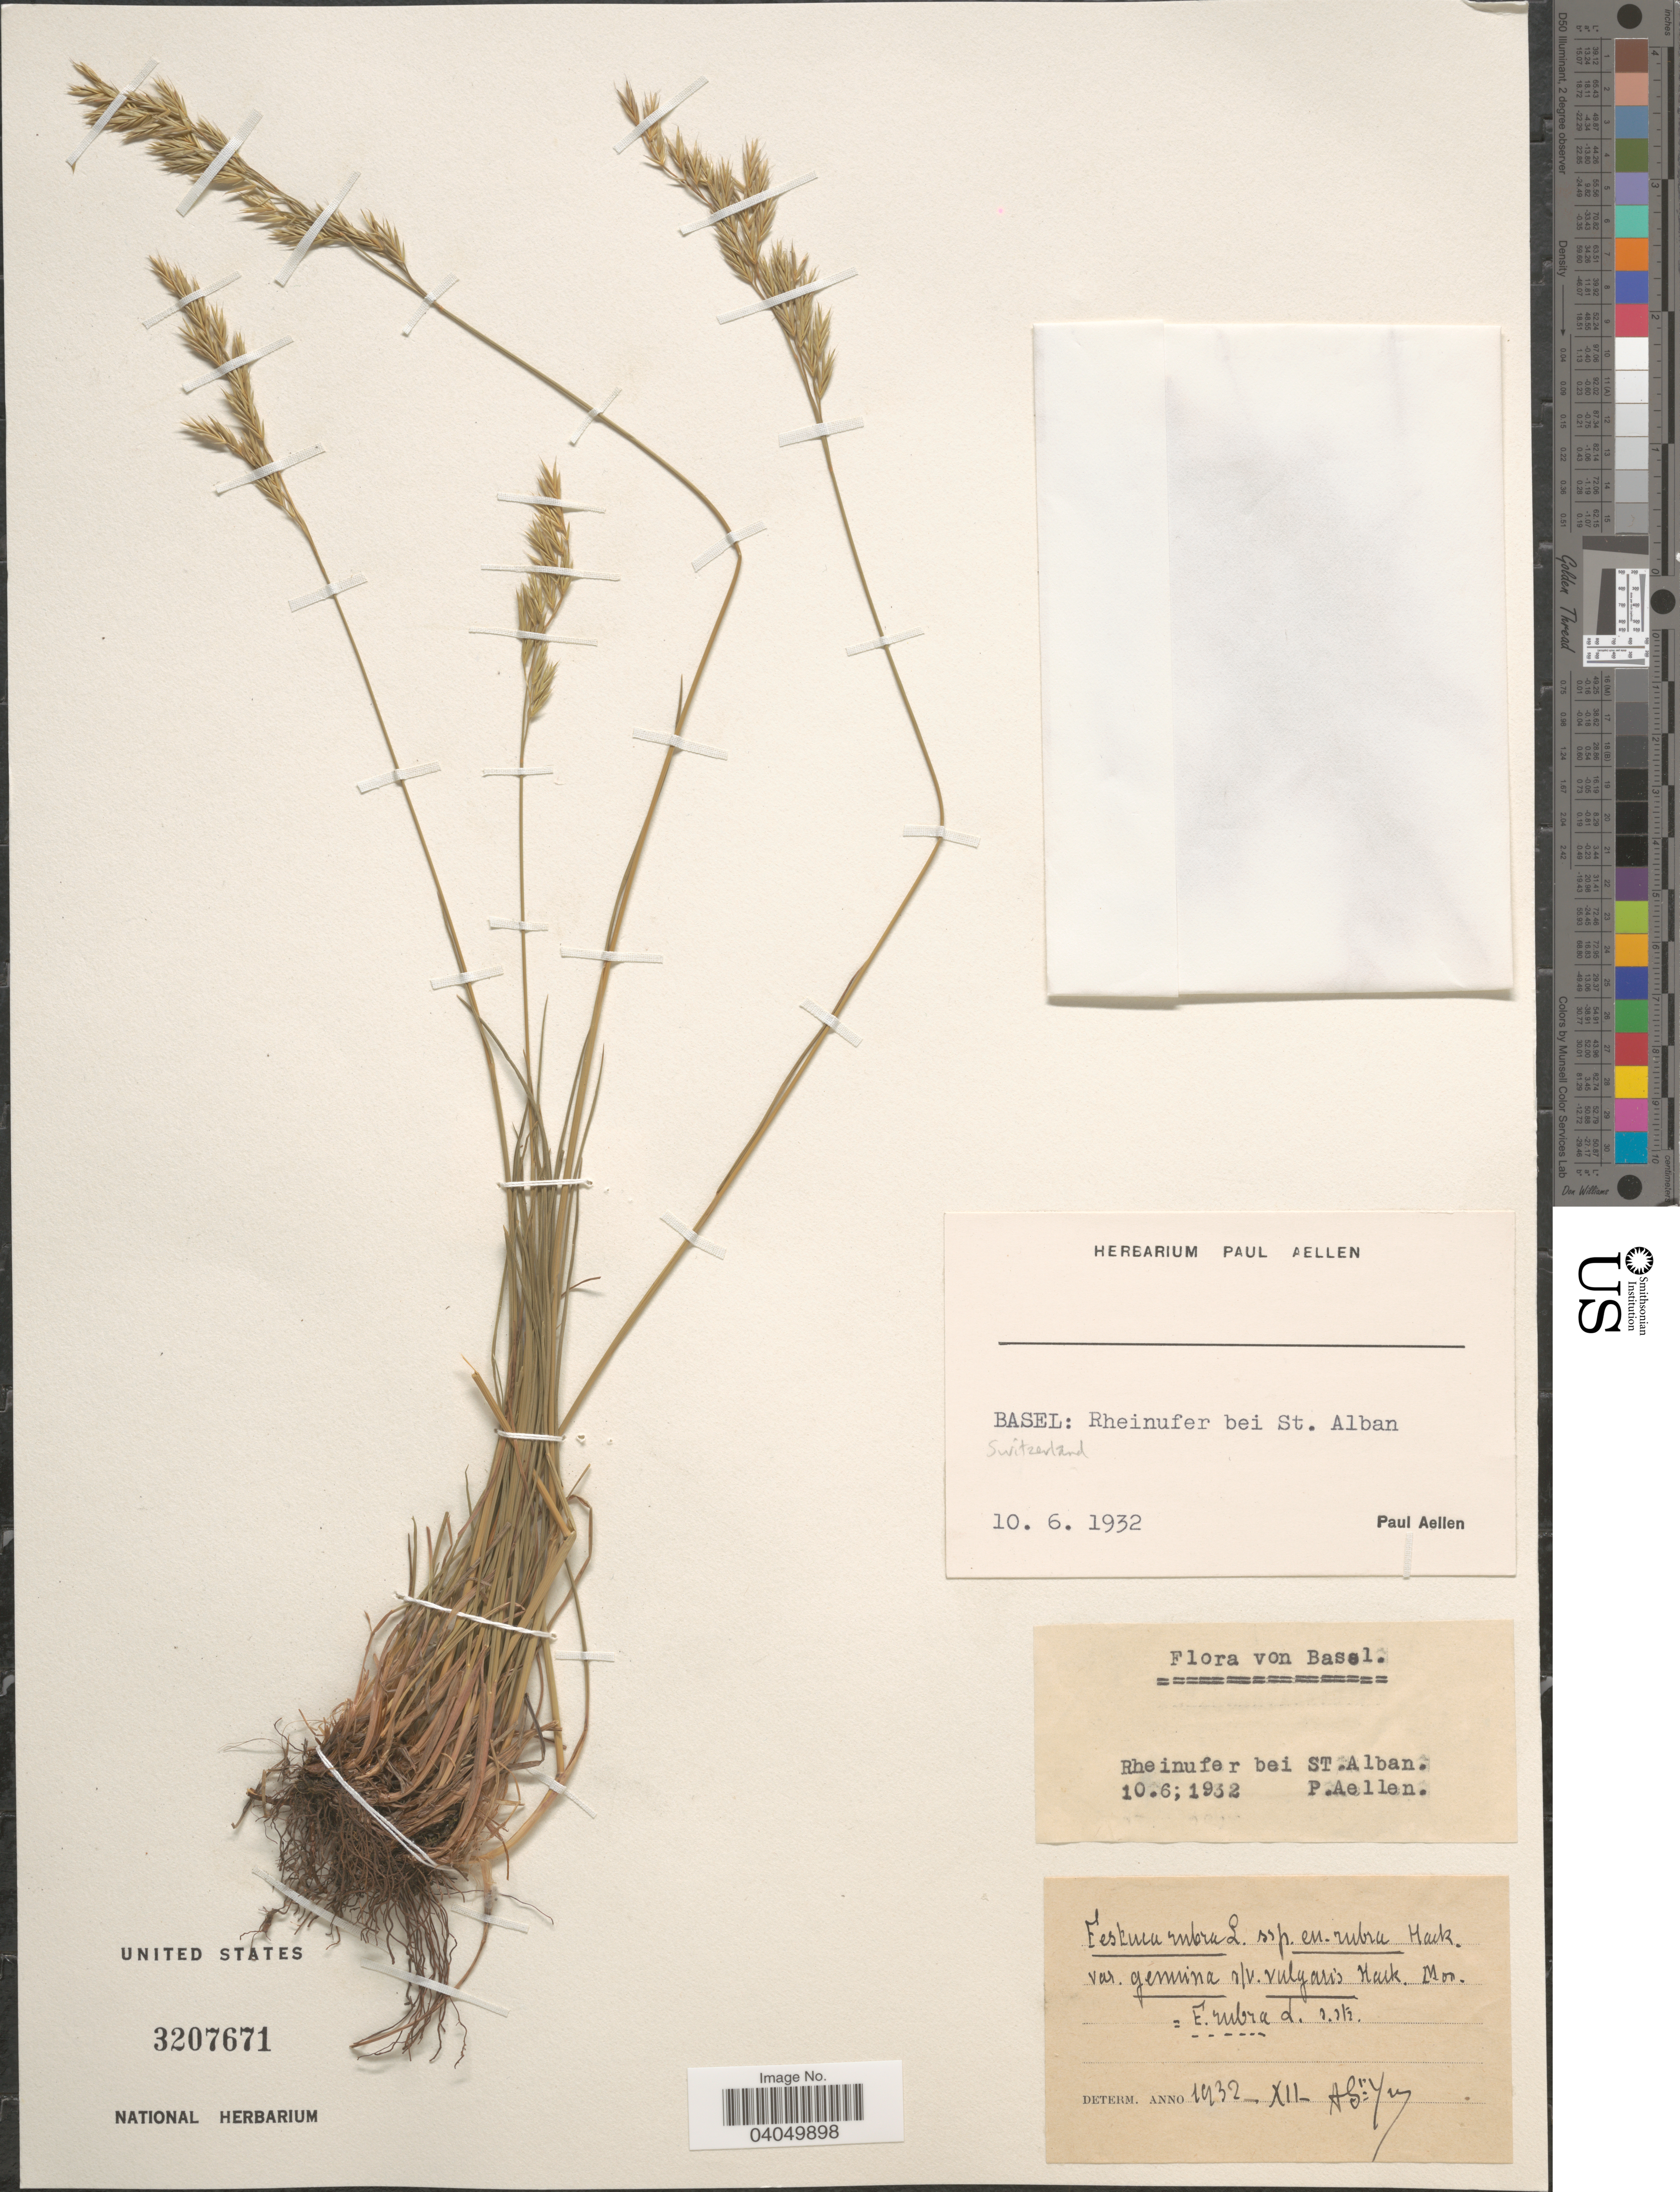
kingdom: Plantae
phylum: Tracheophyta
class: Liliopsida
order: Poales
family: Poaceae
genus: Festuca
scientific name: Festuca rubra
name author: L.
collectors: P. Aellen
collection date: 1932-06-10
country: Switzerland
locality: Basel: Rheinufer bei St. Alban.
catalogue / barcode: US 3207671